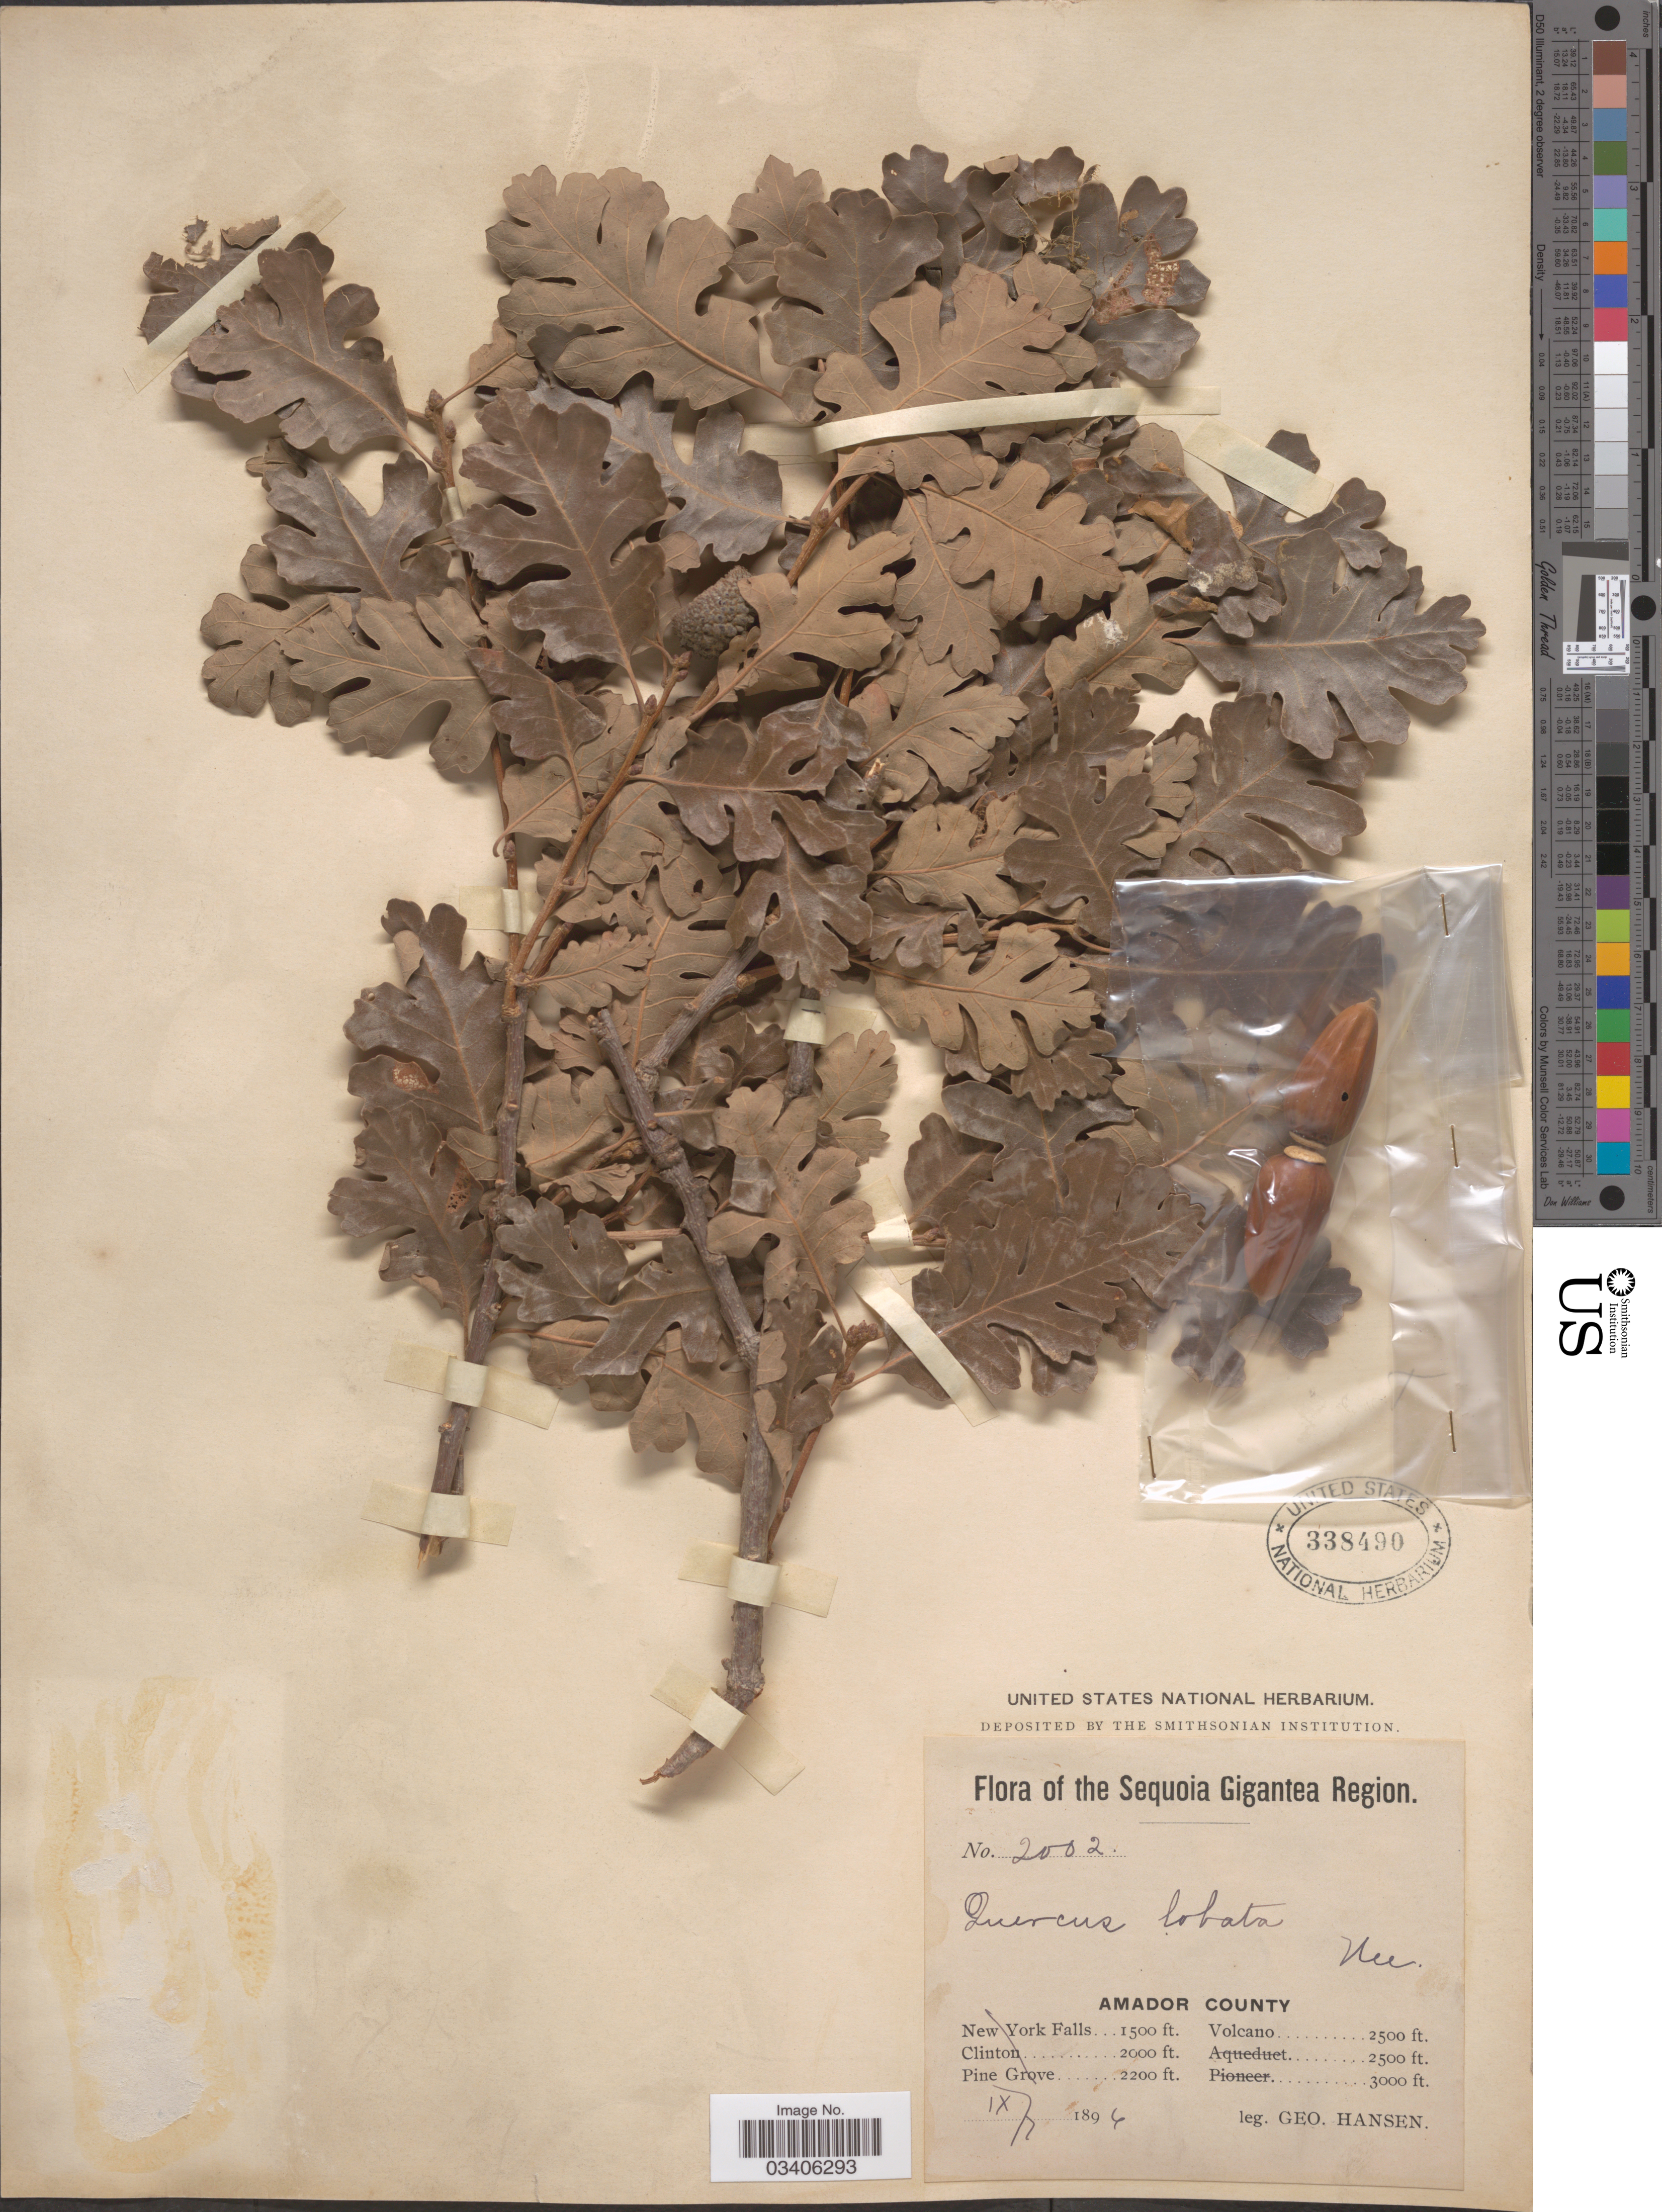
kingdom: Plantae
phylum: Tracheophyta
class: Magnoliopsida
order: Fagales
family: Fagaceae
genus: Quercus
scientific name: Quercus lobata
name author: Née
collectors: G. Hansen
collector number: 2002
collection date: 1896-09-07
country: United States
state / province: California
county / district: Amador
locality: The Sequoia Gigantea Region. Amador County Volcano.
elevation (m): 762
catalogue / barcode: US 338490